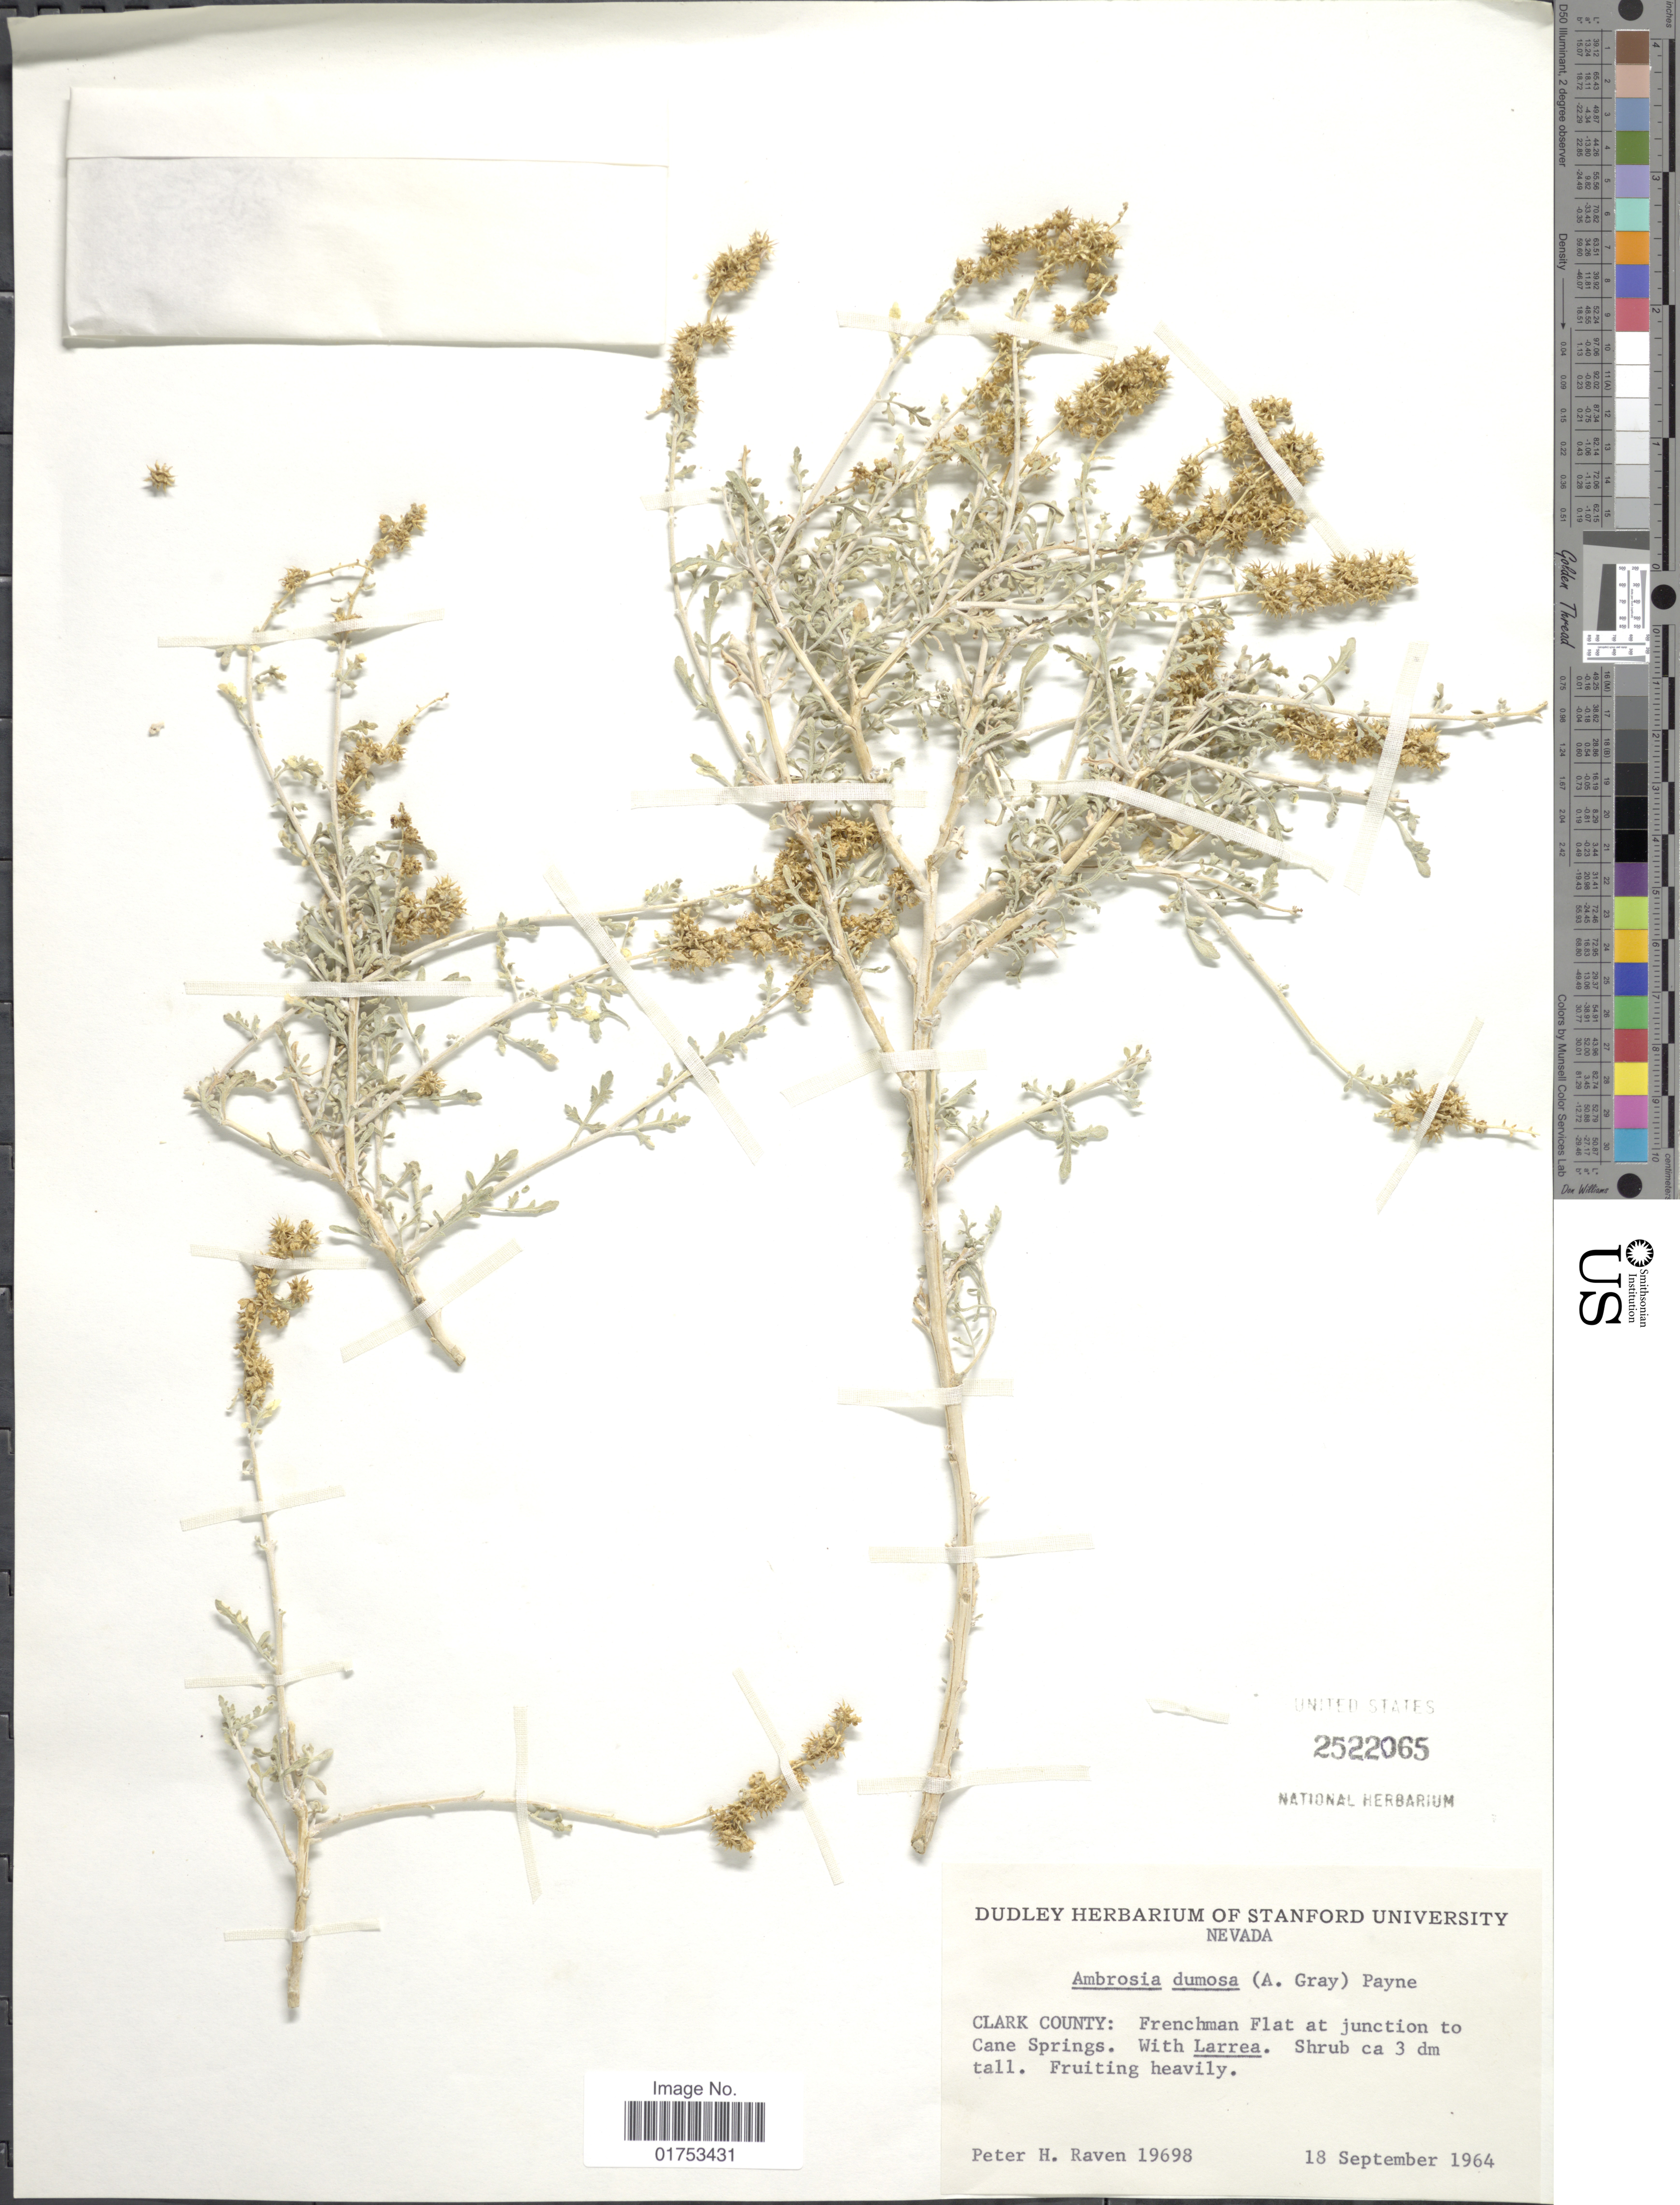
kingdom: Plantae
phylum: Tracheophyta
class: Magnoliopsida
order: Asterales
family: Asteraceae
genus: Ambrosia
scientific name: Ambrosia dumosa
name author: (A. Gray) W.W.Payne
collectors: P. Raven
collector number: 19698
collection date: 1964-09-18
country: United States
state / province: Nevada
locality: Clark County, Frenchman Flat at junction to Cane Springs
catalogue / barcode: US 2522065